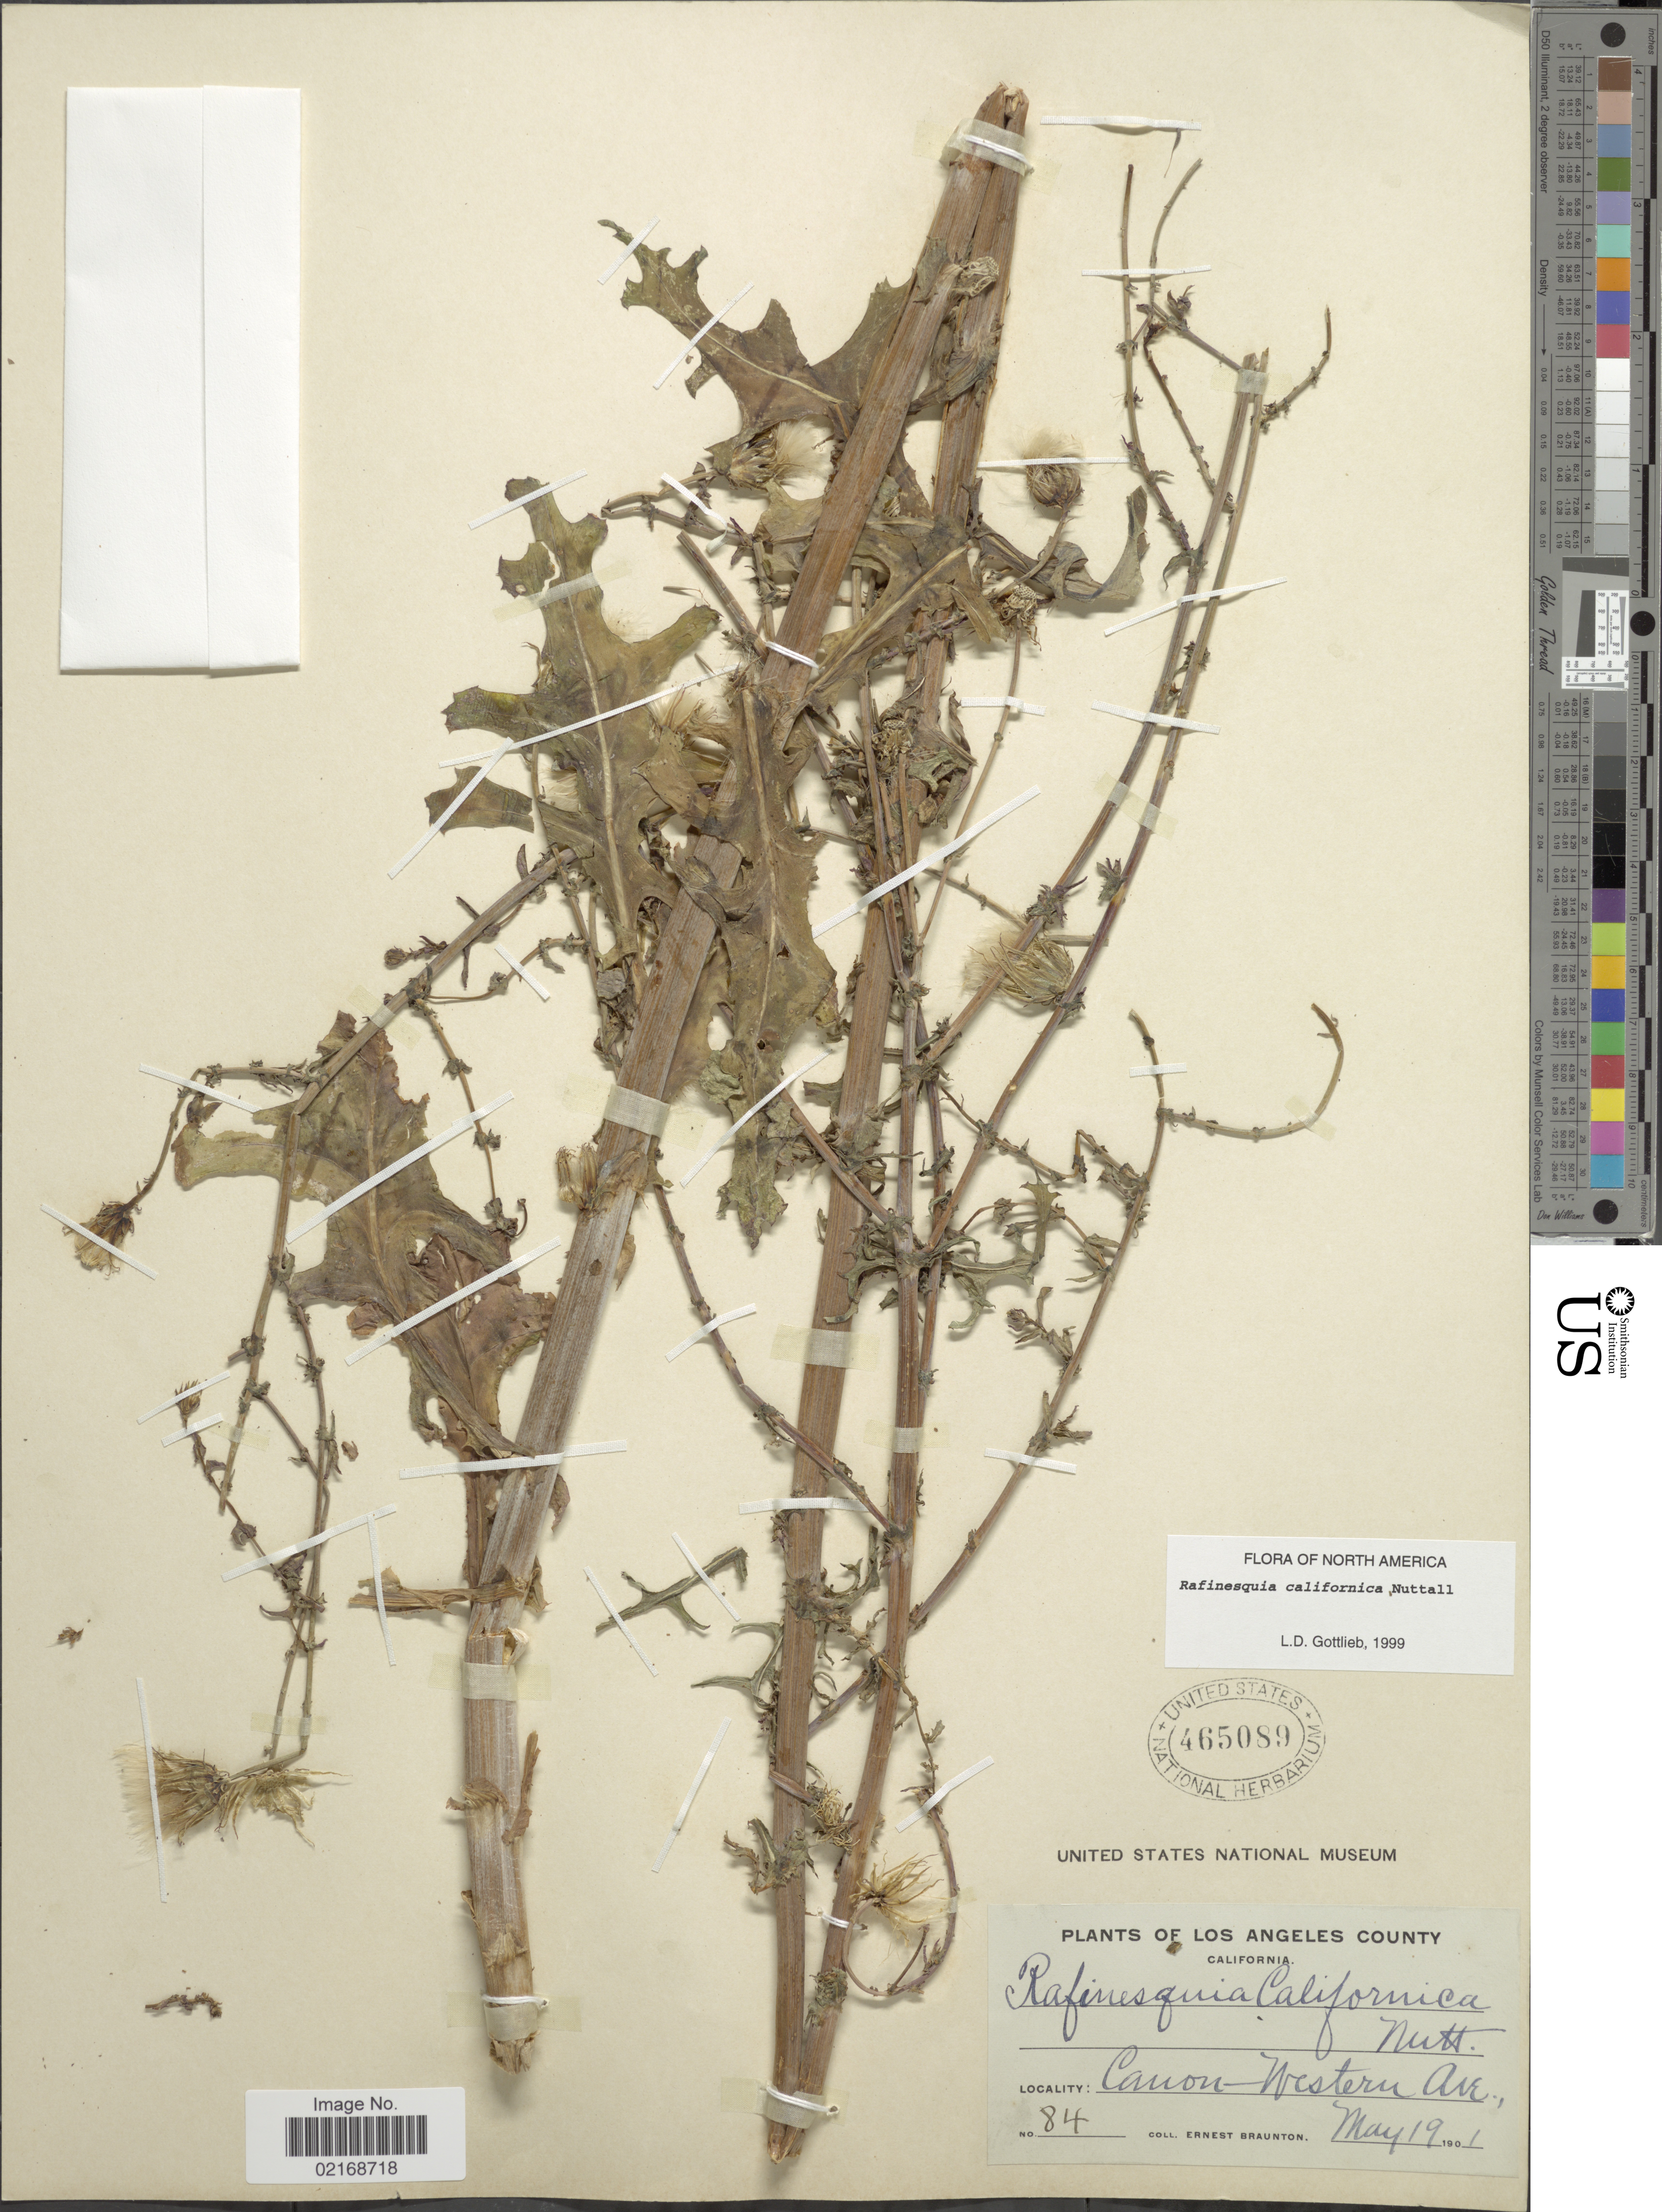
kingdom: Plantae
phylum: Tracheophyta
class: Magnoliopsida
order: Asterales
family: Asteraceae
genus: Rafinesquia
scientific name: Rafinesquia californica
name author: Nutt.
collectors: E. Braunton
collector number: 84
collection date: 1901-05-19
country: United States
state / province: California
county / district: Los Angeles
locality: Los Angeles County, Canon-Western Ave.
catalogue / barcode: US 465089